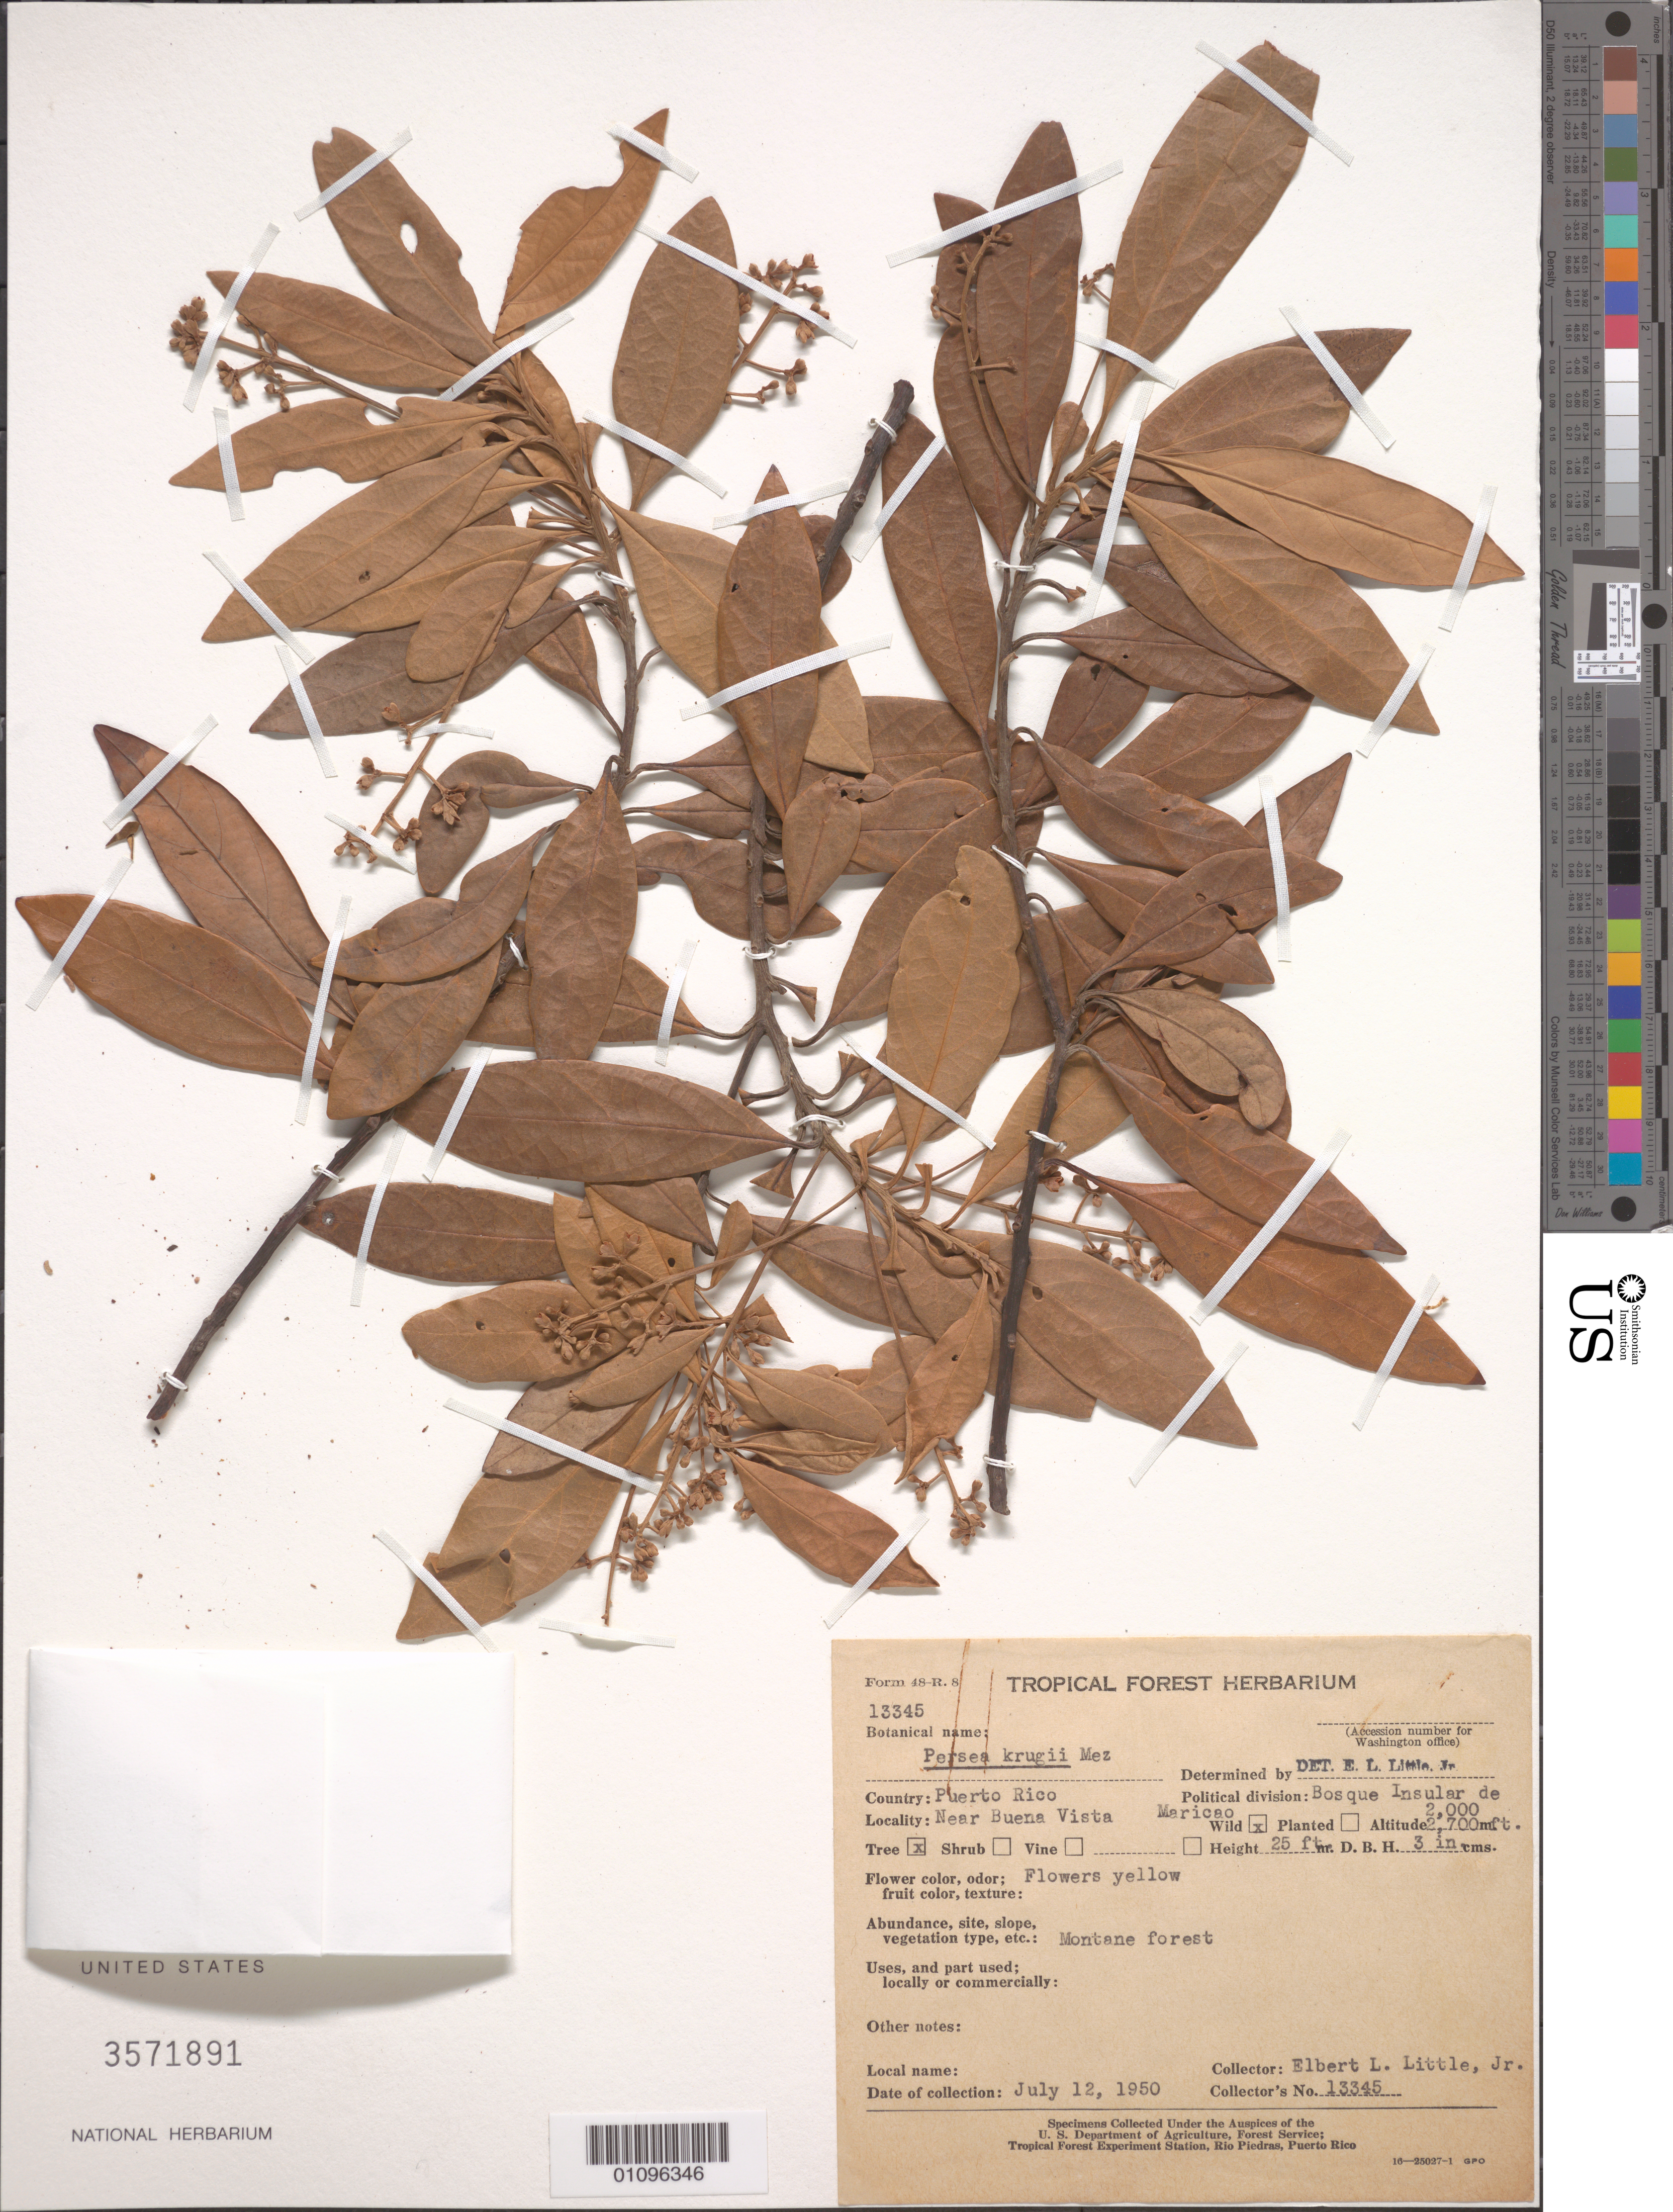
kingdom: Plantae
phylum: Tracheophyta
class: Magnoliopsida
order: Laurales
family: Lauraceae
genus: Persea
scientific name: Persea krugii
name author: Mez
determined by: Little, Elbert L., Jr., (FSSR), United States Department of Agriculture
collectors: E. L. Little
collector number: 13345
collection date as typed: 12 Jul 1950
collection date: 1950-07-12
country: Puerto Rico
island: Puerto Rico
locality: Bosque Insular de Maricao, near Buena Vista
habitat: Montane forest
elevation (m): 610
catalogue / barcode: US 3571891